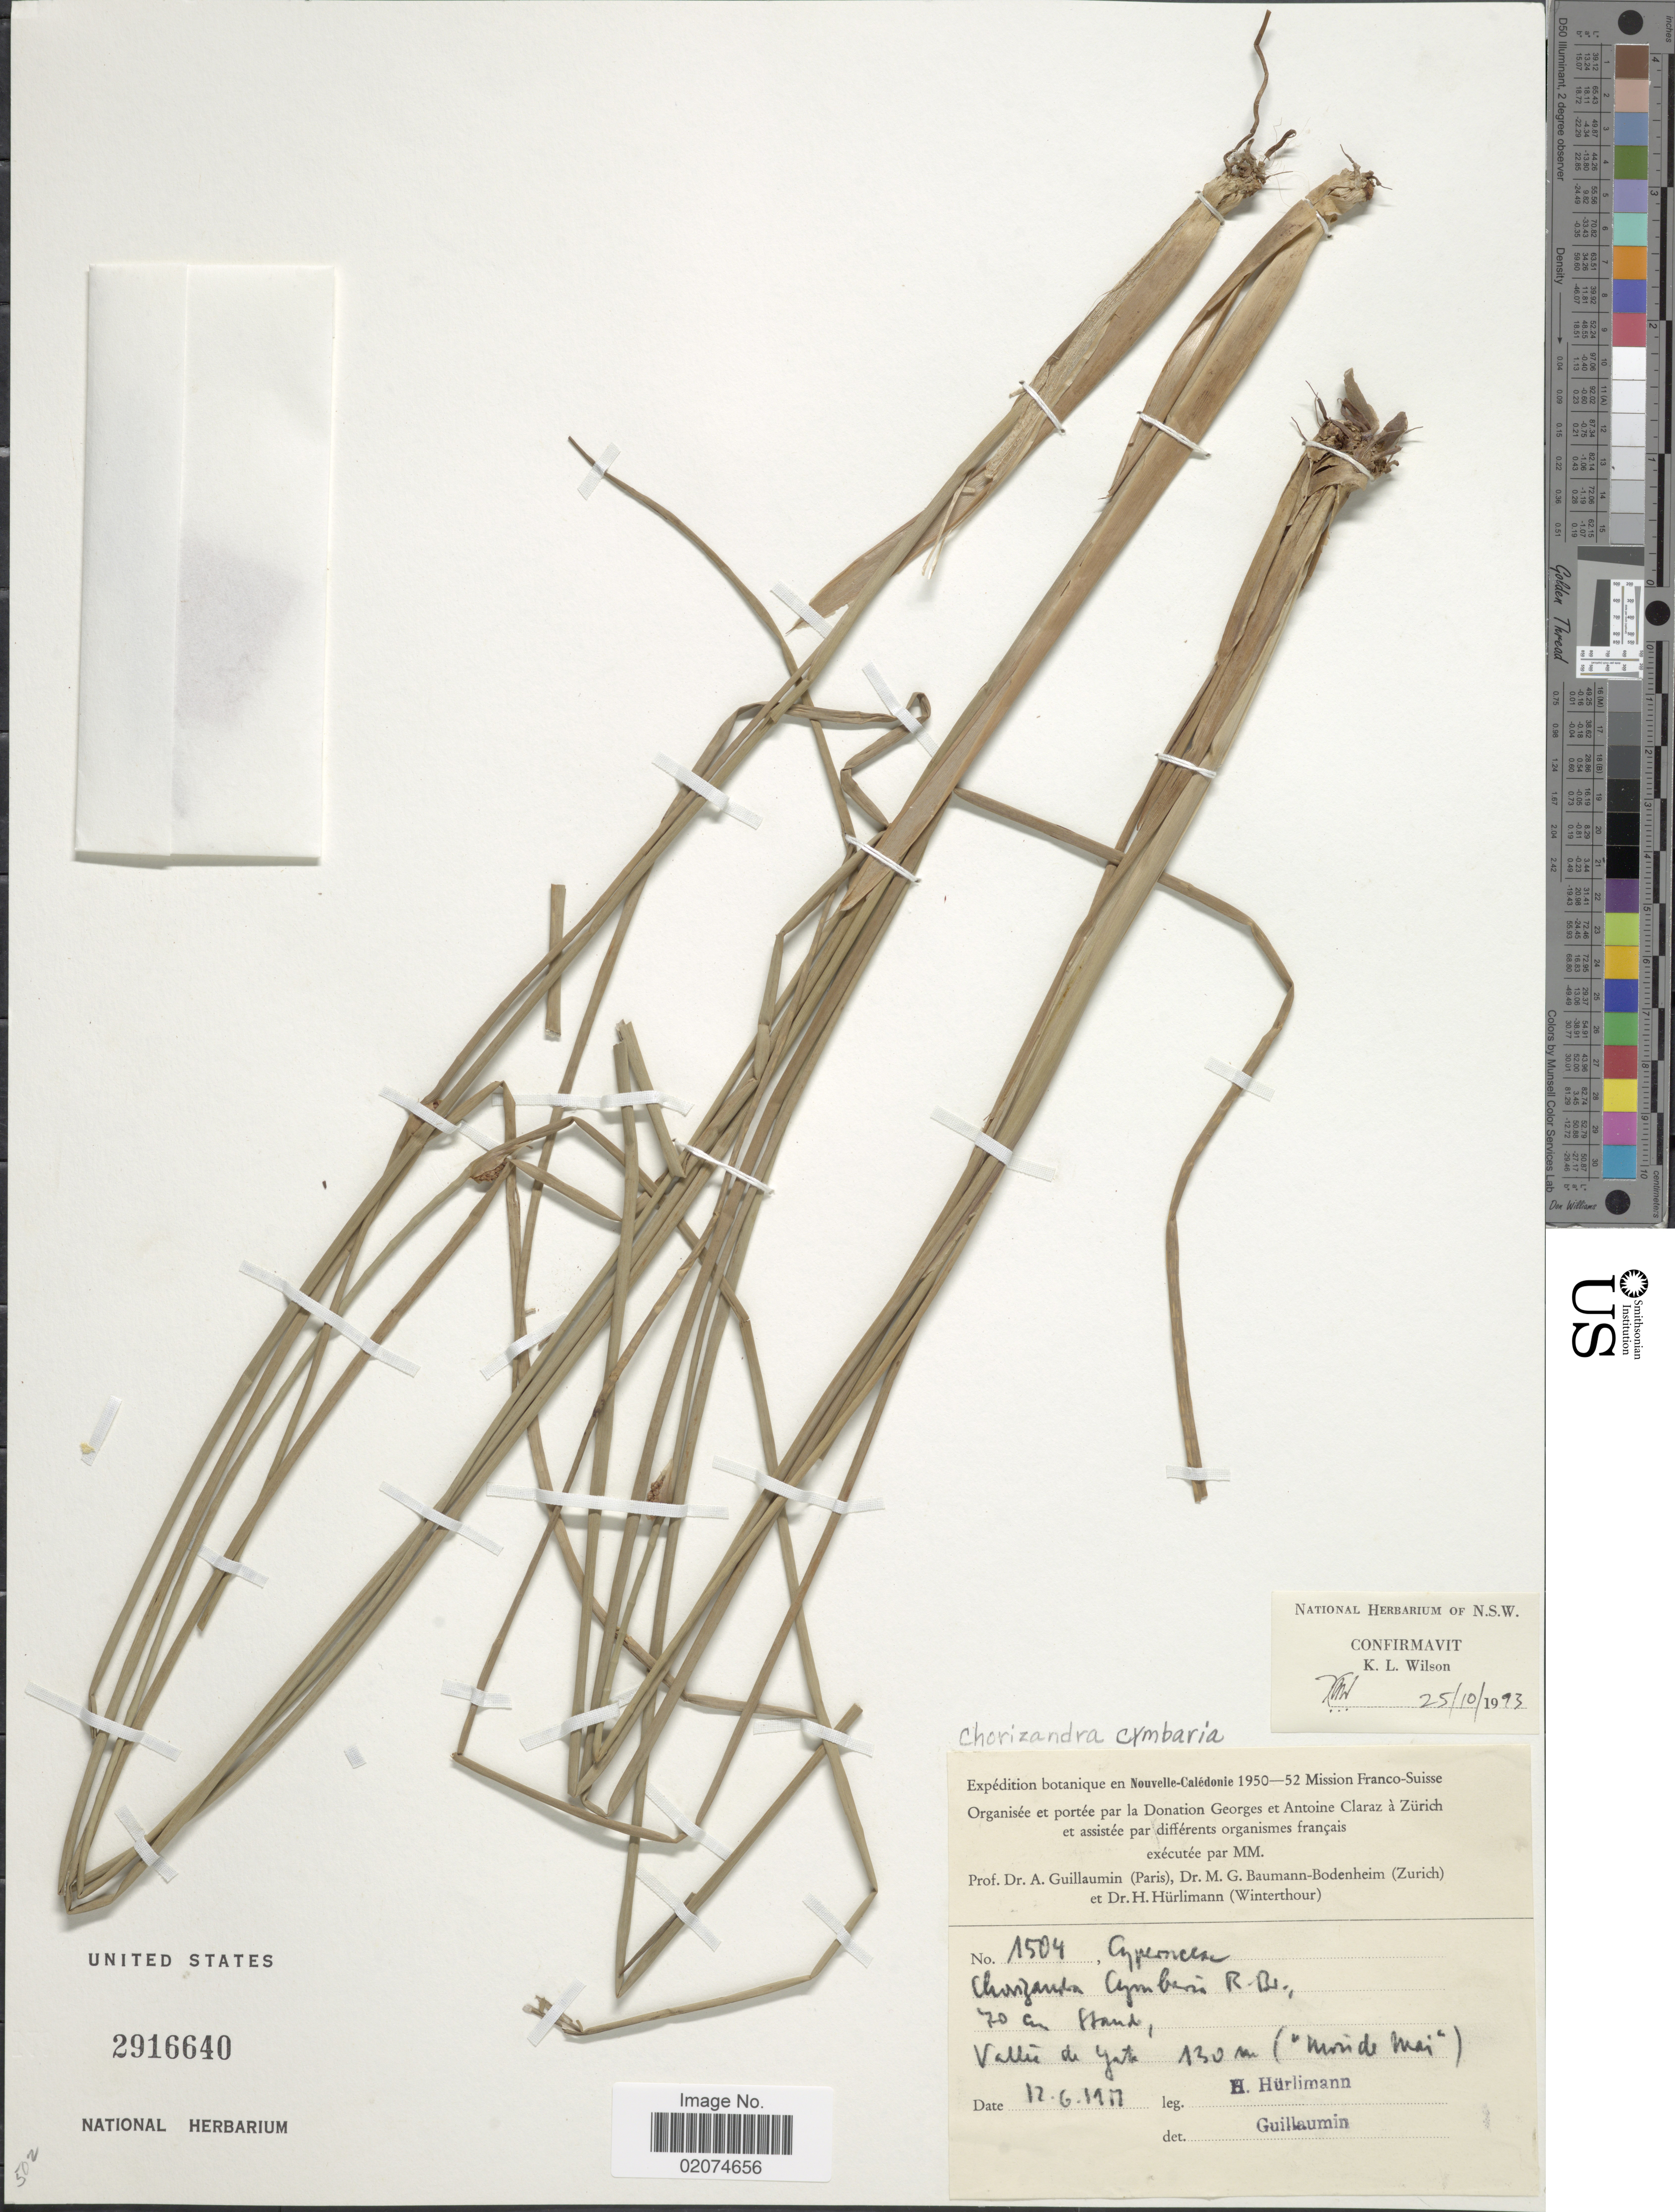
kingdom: Plantae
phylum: Tracheophyta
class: Liliopsida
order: Poales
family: Cyperaceae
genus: Chorizandra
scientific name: Chorizandra cymbaria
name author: R. Br.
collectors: H. Hürlimann, A. Guillaumin & M. G. Baumann-Bodenheim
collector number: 1504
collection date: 1917-06-12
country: New Caledonia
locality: Nouvelle Caledonie. Valle de Yata [interpreted]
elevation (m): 130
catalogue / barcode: US 2916640